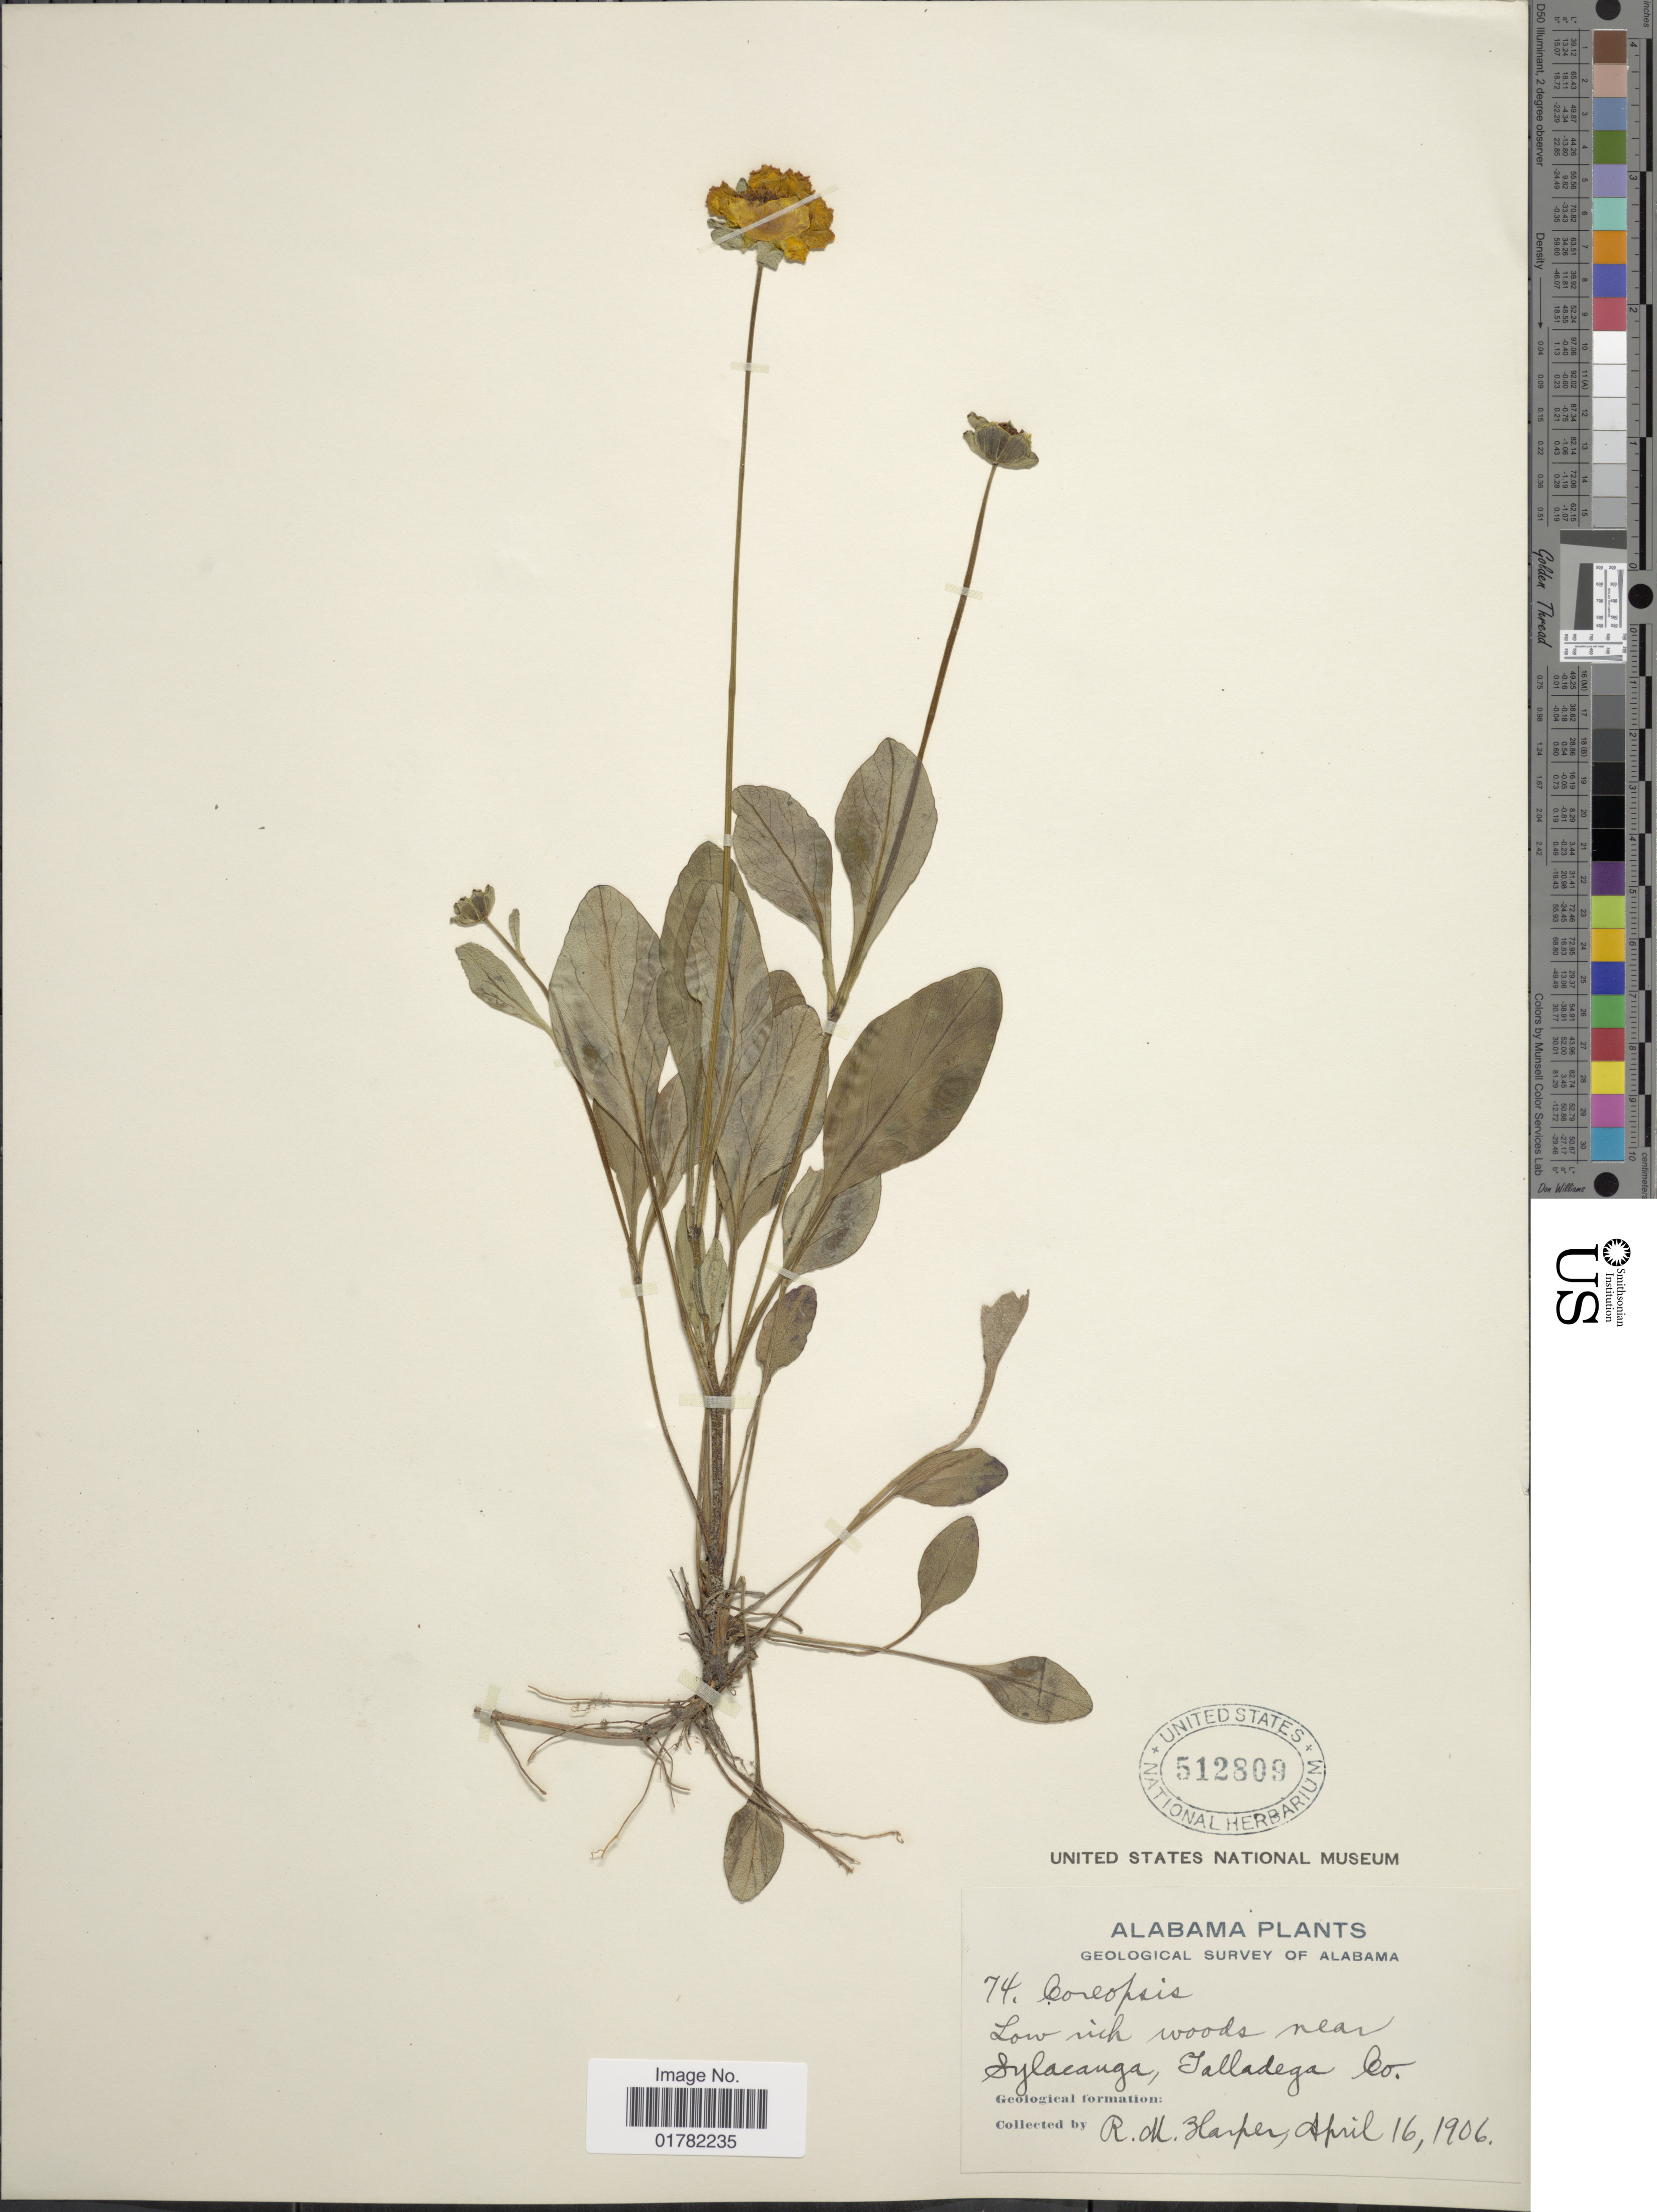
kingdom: Plantae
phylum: Tracheophyta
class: Magnoliopsida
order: Asterales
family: Asteraceae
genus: Coreopsis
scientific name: Coreopsis auriculata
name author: L.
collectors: R. M. Harper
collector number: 74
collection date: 1906-04-16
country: United States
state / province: Alabama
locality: Low rich woods near Sylacanga, Yalladega Co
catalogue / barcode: US 512809